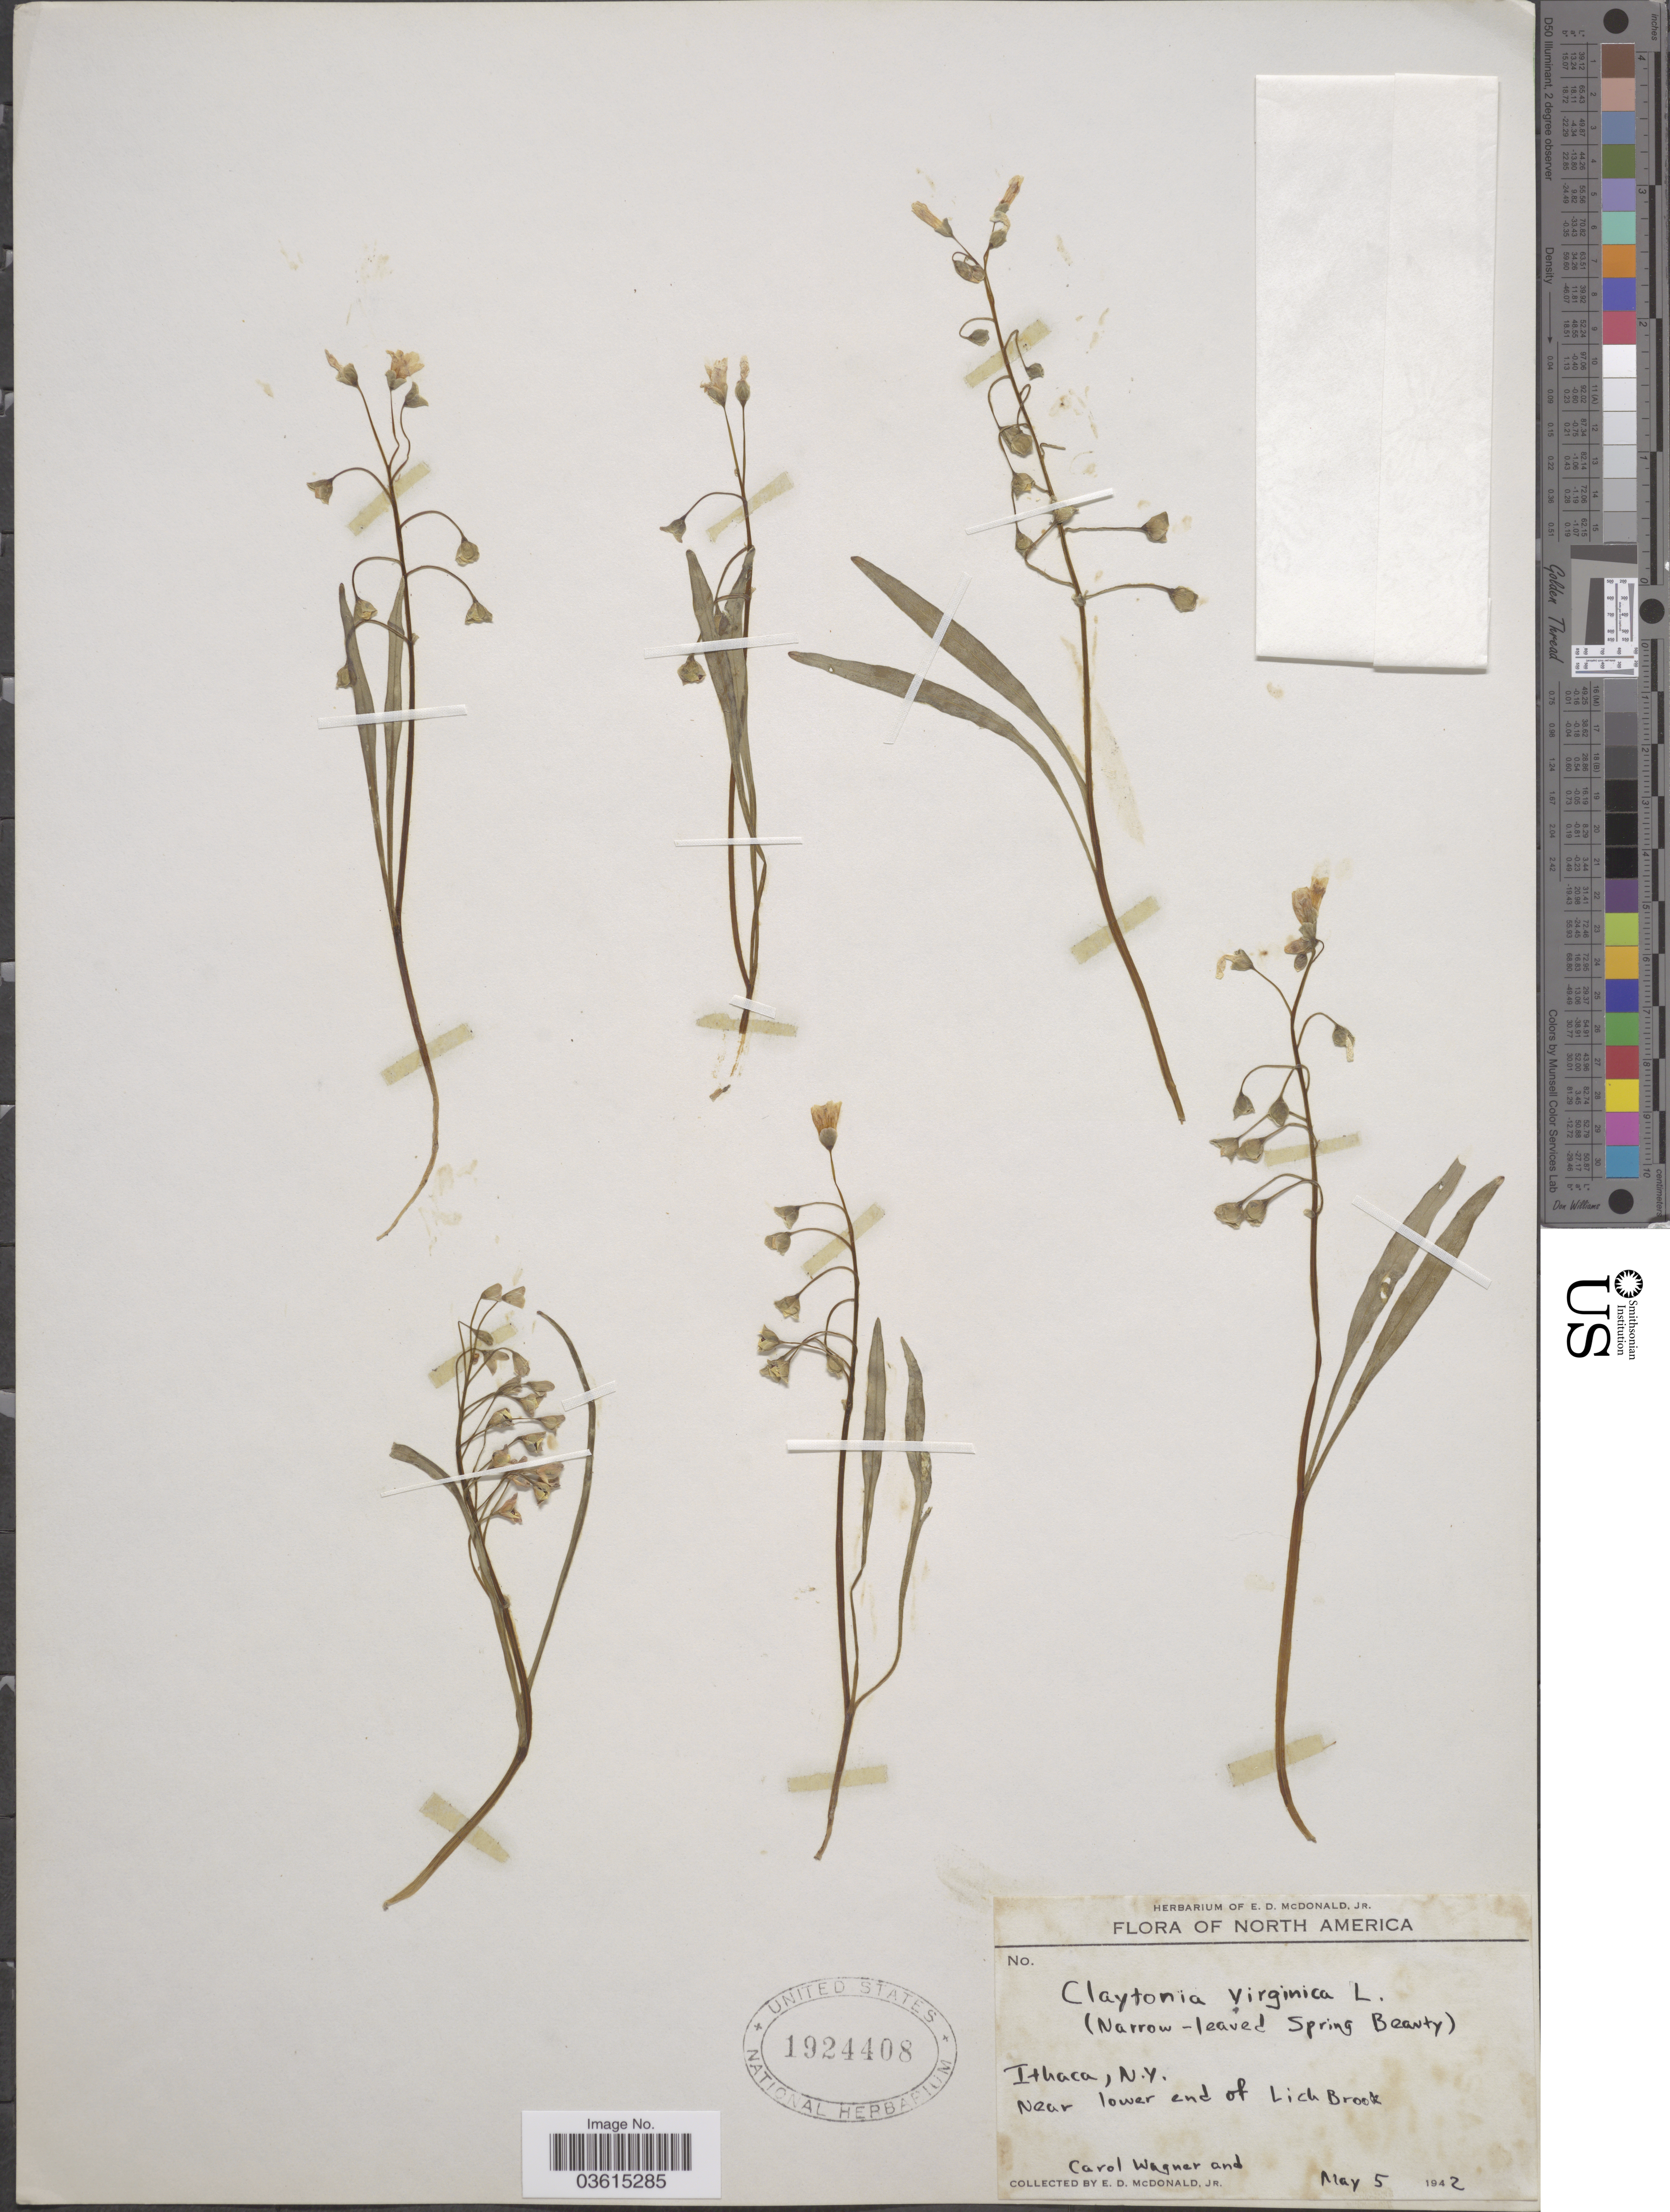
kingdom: Plantae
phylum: Tracheophyta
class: Magnoliopsida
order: Caryophyllales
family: Montiaceae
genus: Claytonia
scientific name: Claytonia virginica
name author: L.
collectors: C. Wagner & E. D. McDonald Jr.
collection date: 1942-05-05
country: United States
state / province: New York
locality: Ithaca. Near lower end of Lich Brook.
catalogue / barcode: US 1924408